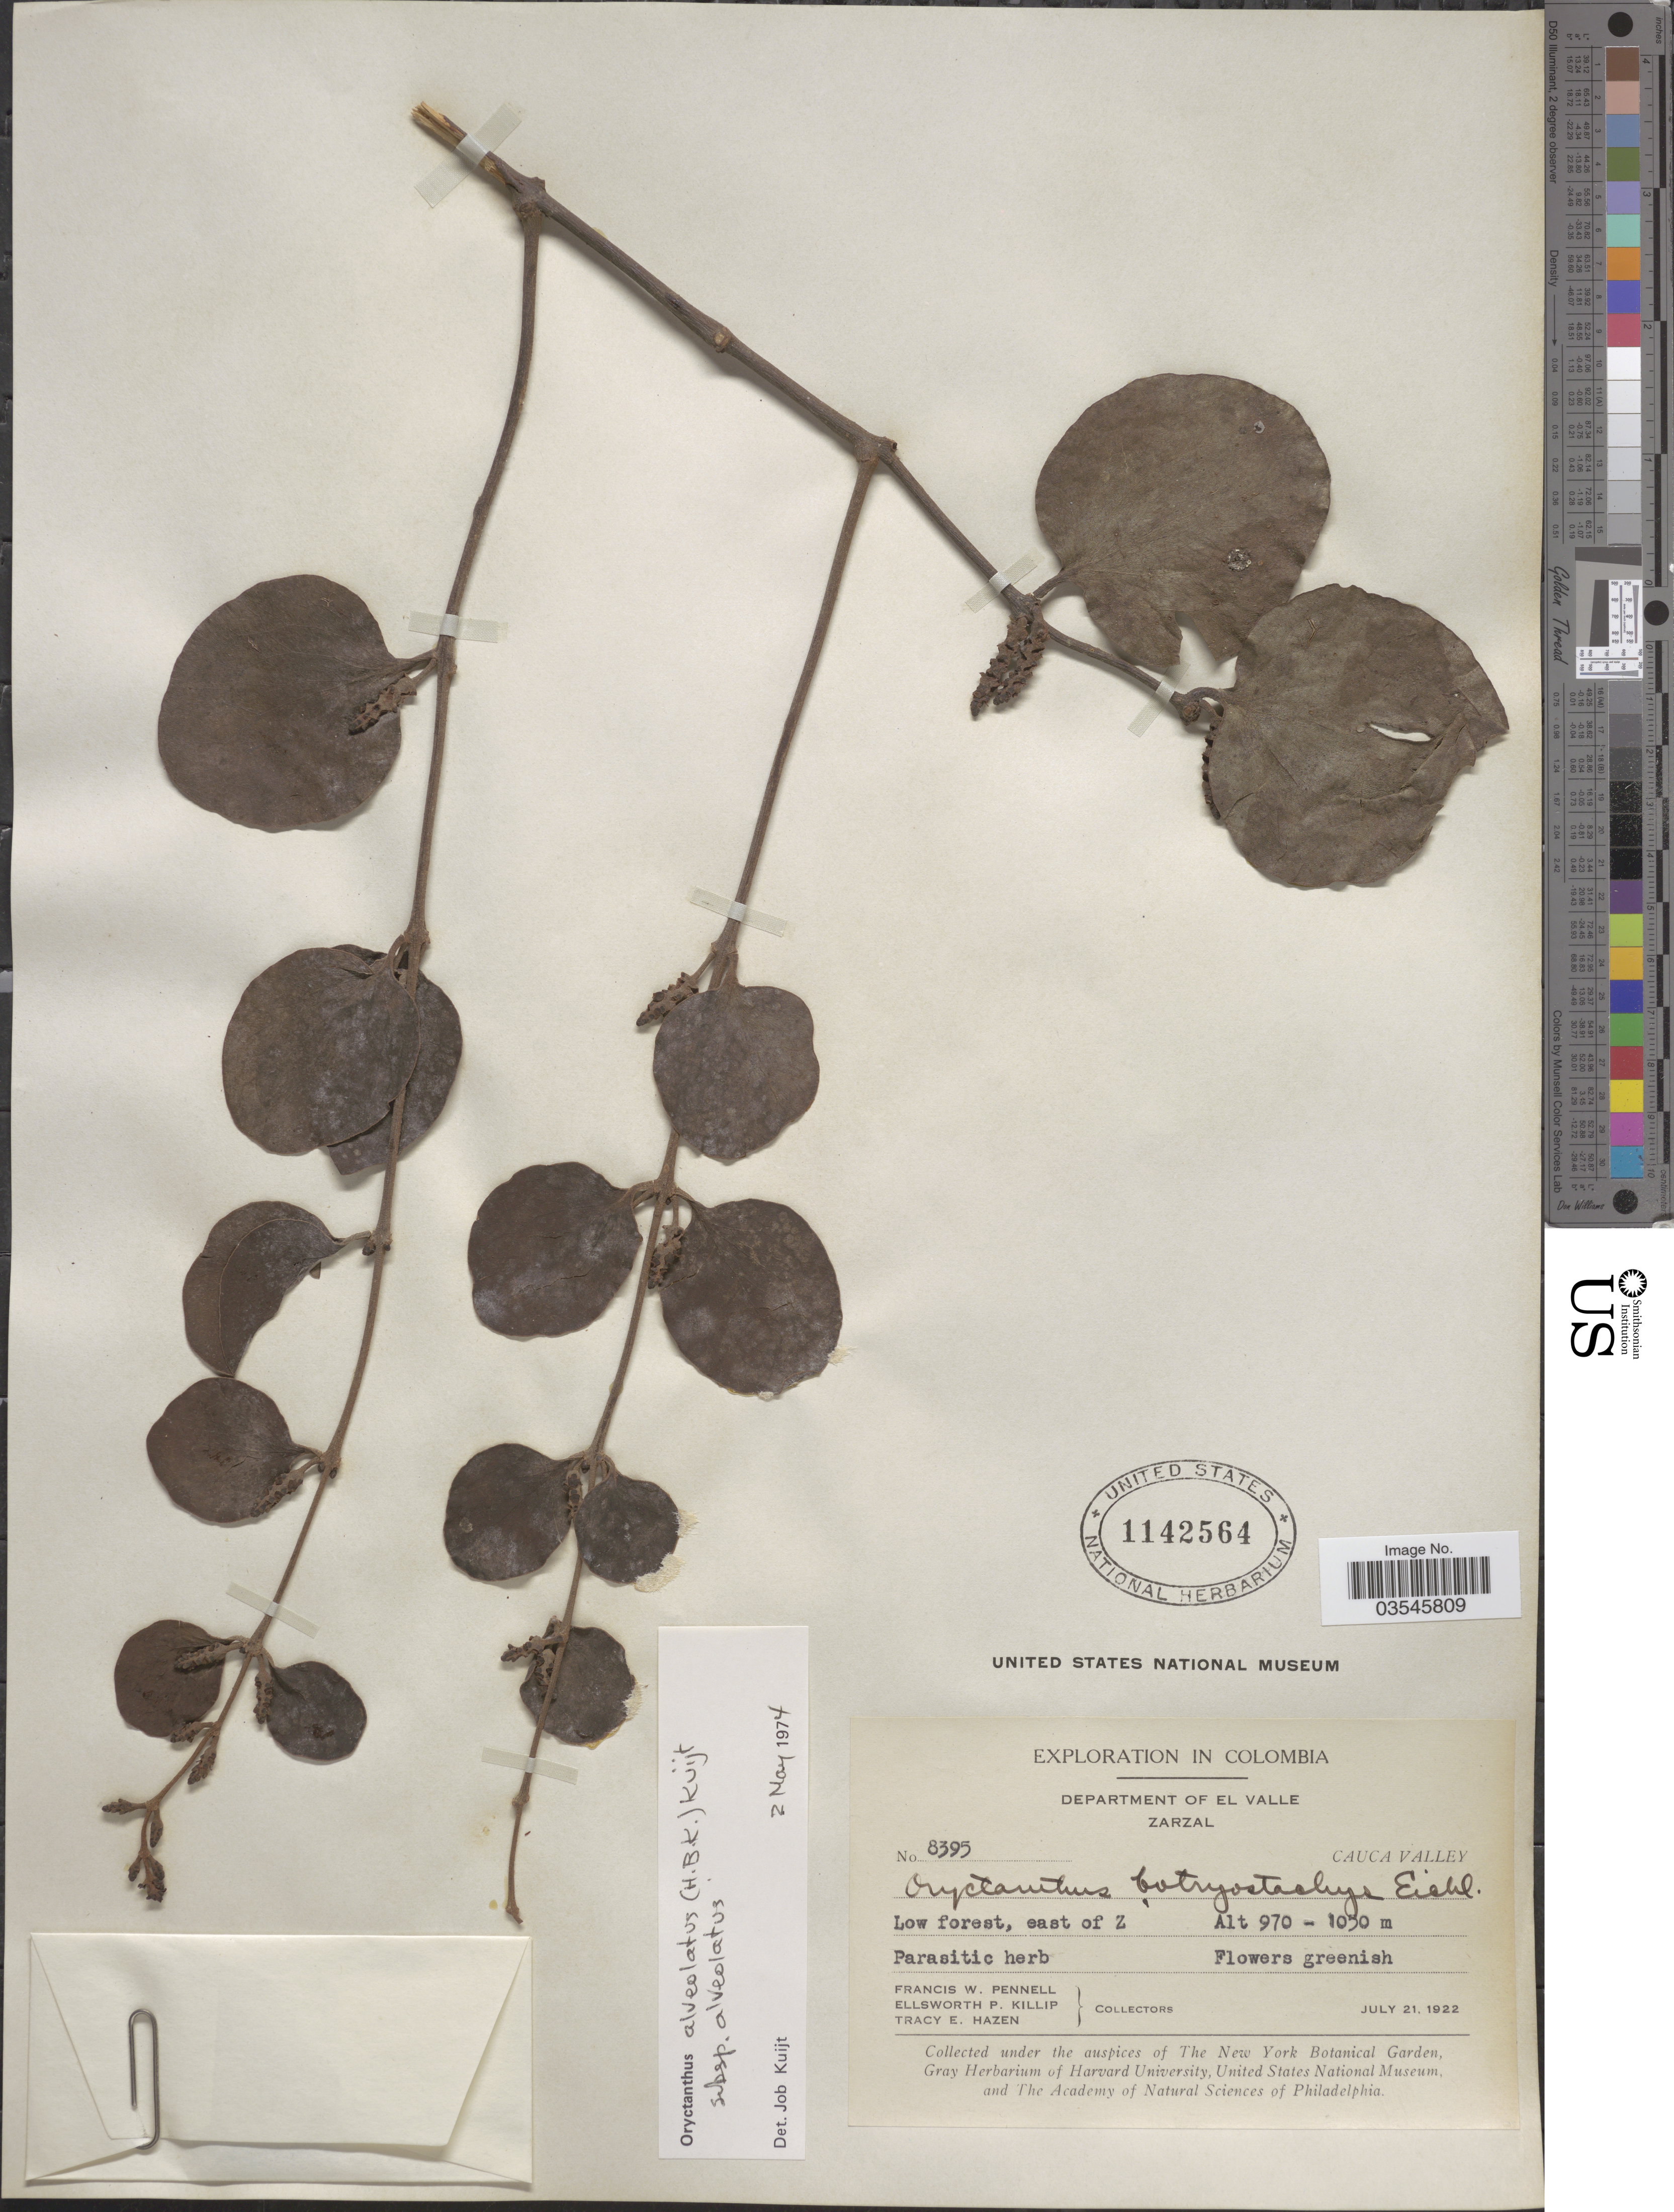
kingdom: Plantae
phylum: Tracheophyta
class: Magnoliopsida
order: Santalales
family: Loranthaceae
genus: Oryctanthus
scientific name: Oryctanthus alveolatus subsp. alveolatus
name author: (Kunth) Kuijt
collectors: F. W. Pennell, E. P. Killip & T. E. Hazen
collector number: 8395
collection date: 1922-07-21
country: Colombia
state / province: Valle del Cauca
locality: Department of El Valle. Zarzal. Cauca Valley. Low forest, east of Z.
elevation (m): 970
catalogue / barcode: US 1142564